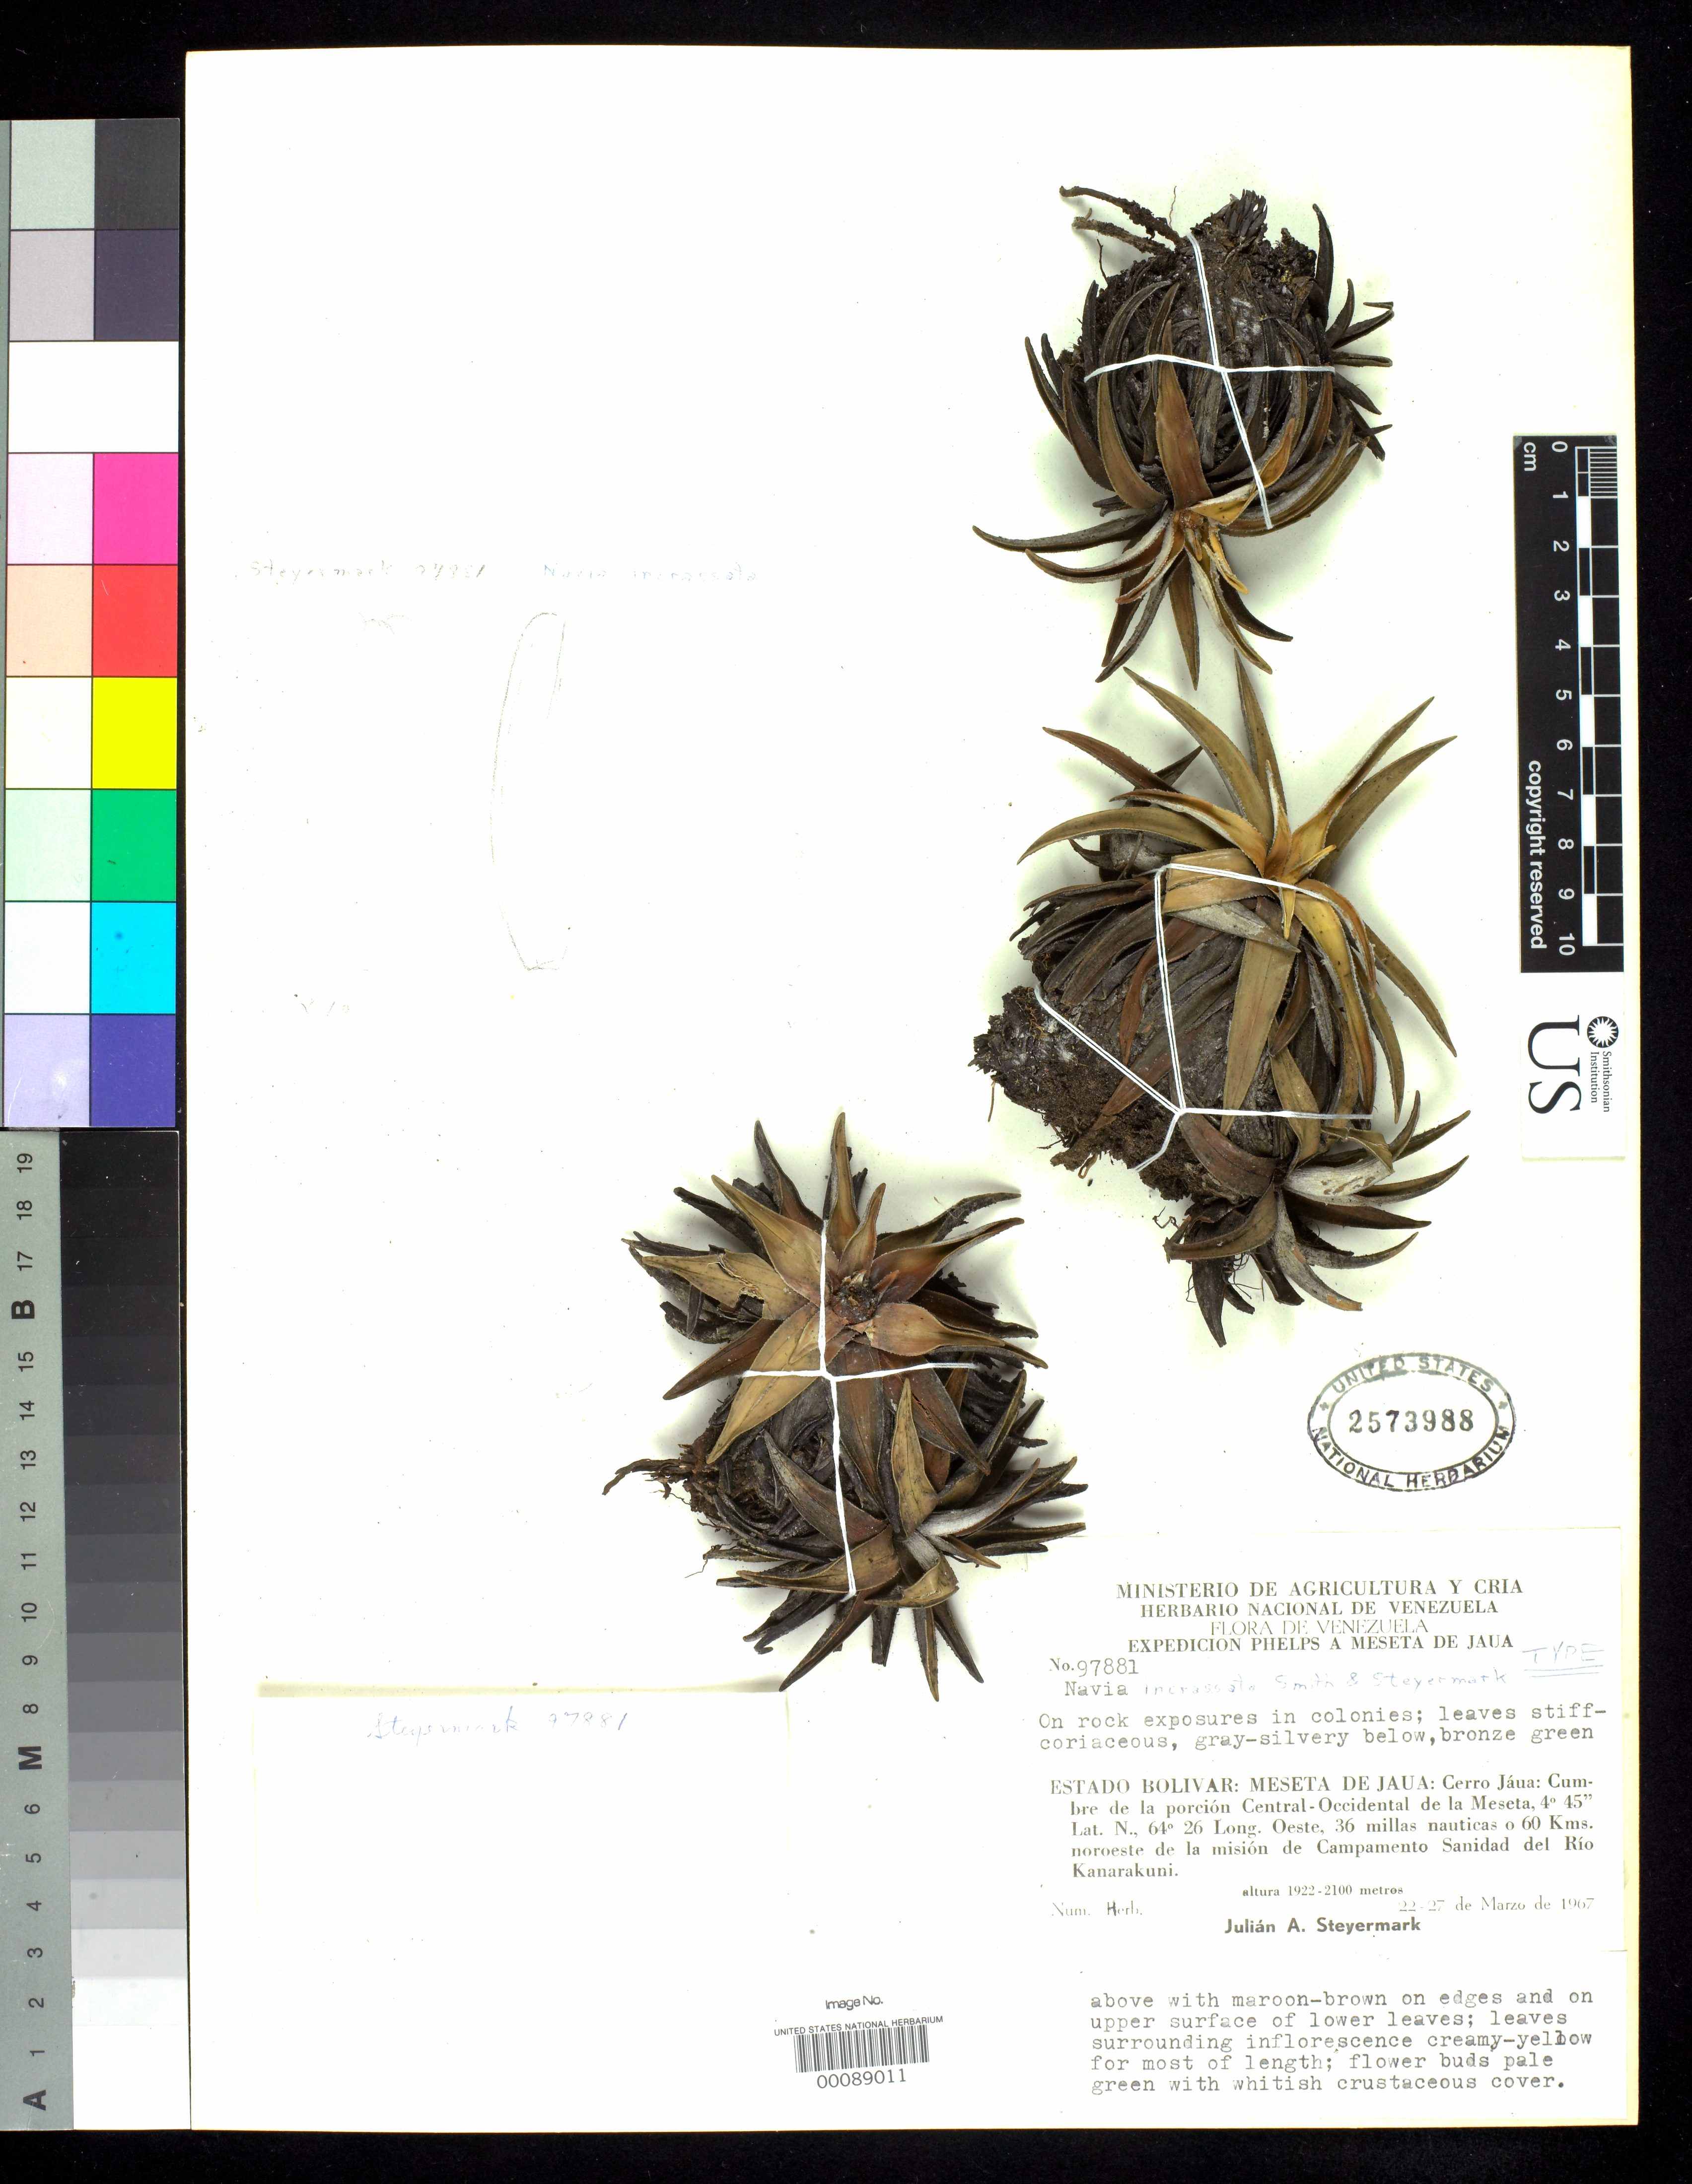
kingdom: Plantae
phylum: Tracheophyta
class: Liliopsida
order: Poales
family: Bromeliaceae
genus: Navia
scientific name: Navia incrassata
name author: L.B. Sm. & Steyerm.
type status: Holotype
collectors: J. Steyermark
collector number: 97881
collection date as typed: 22 Mar 1967 to 27 Mar 1967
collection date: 1967-03-22/1967-03-27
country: Venezuela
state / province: Bolivar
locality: Meseta de Jaua, Cerro Jaua, 60 km. NE of the mision [sic] of campamento sanidad [health camp] del Rio Kanarakuni.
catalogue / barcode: US 2573988